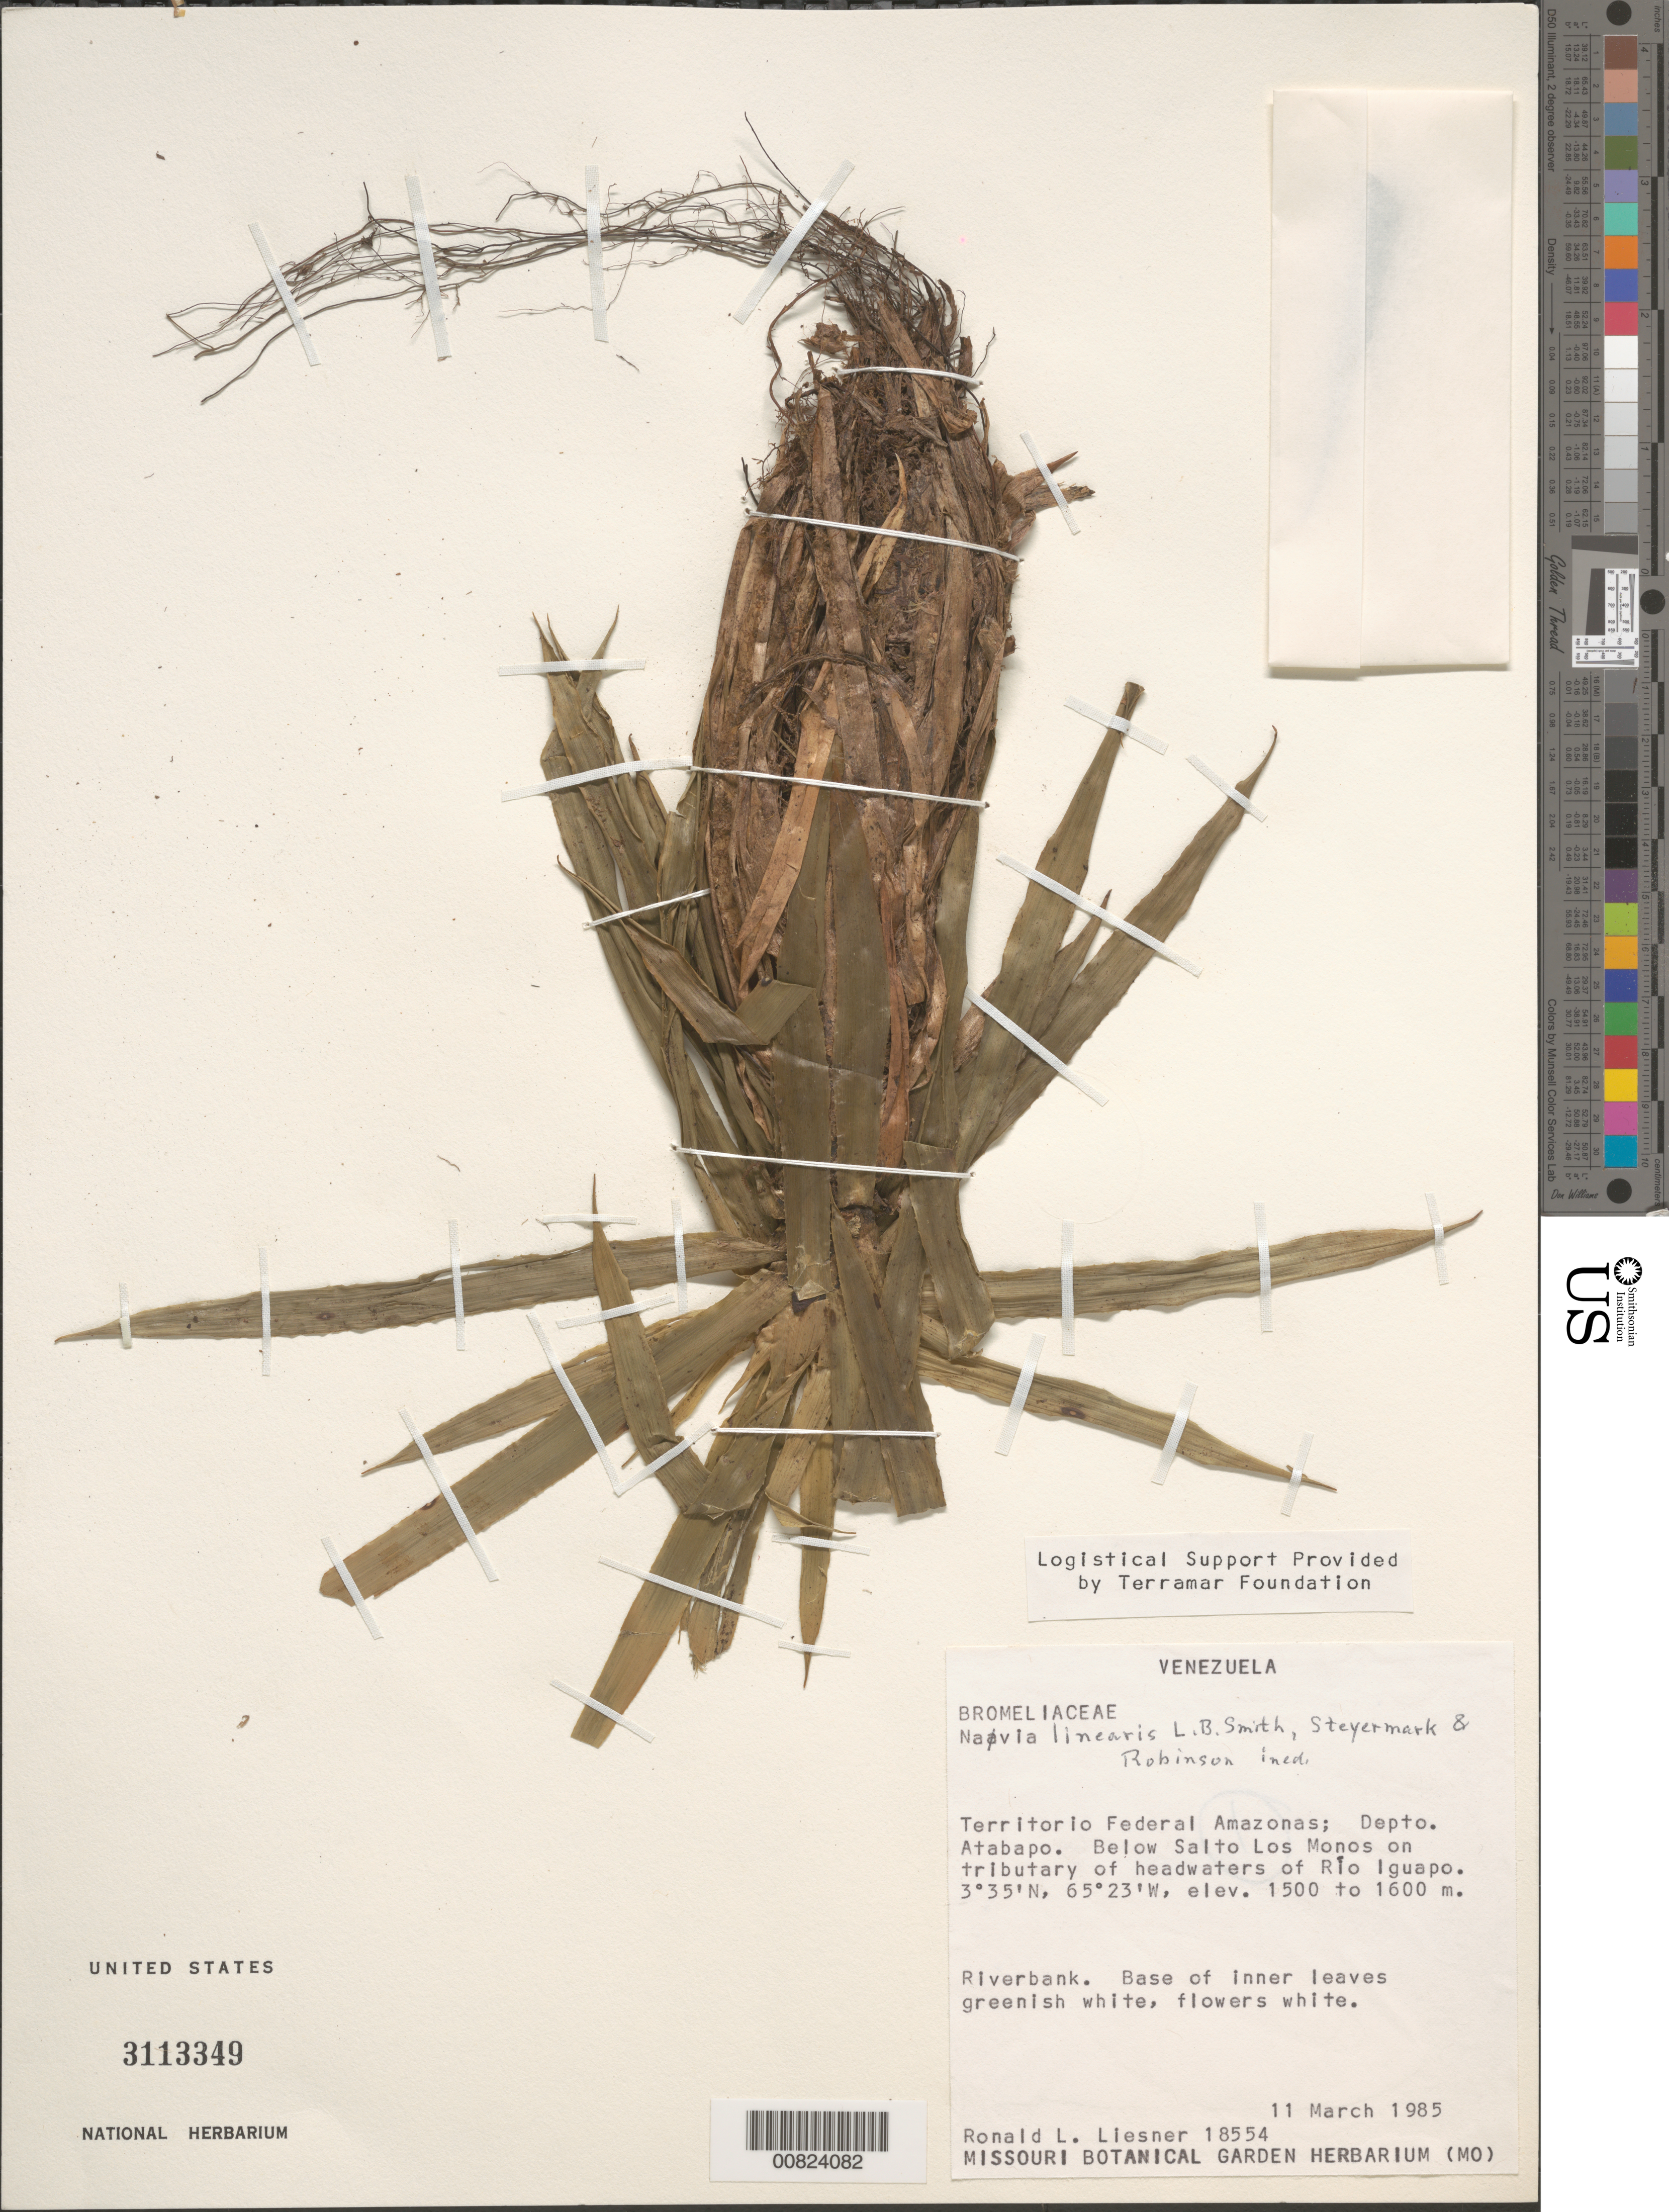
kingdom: Plantae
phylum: Tracheophyta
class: Liliopsida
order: Poales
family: Bromeliaceae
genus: Navia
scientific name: Navia linearis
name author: L.B. Sm.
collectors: R. L. Liesner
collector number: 18554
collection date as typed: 11-Mar-85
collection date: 1985-03-11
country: Venezuela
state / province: Amazonas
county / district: Atabapo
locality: Río Iguapo, below Salto Los Monos on tributary of headwaters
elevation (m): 1500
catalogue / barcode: US 3113349